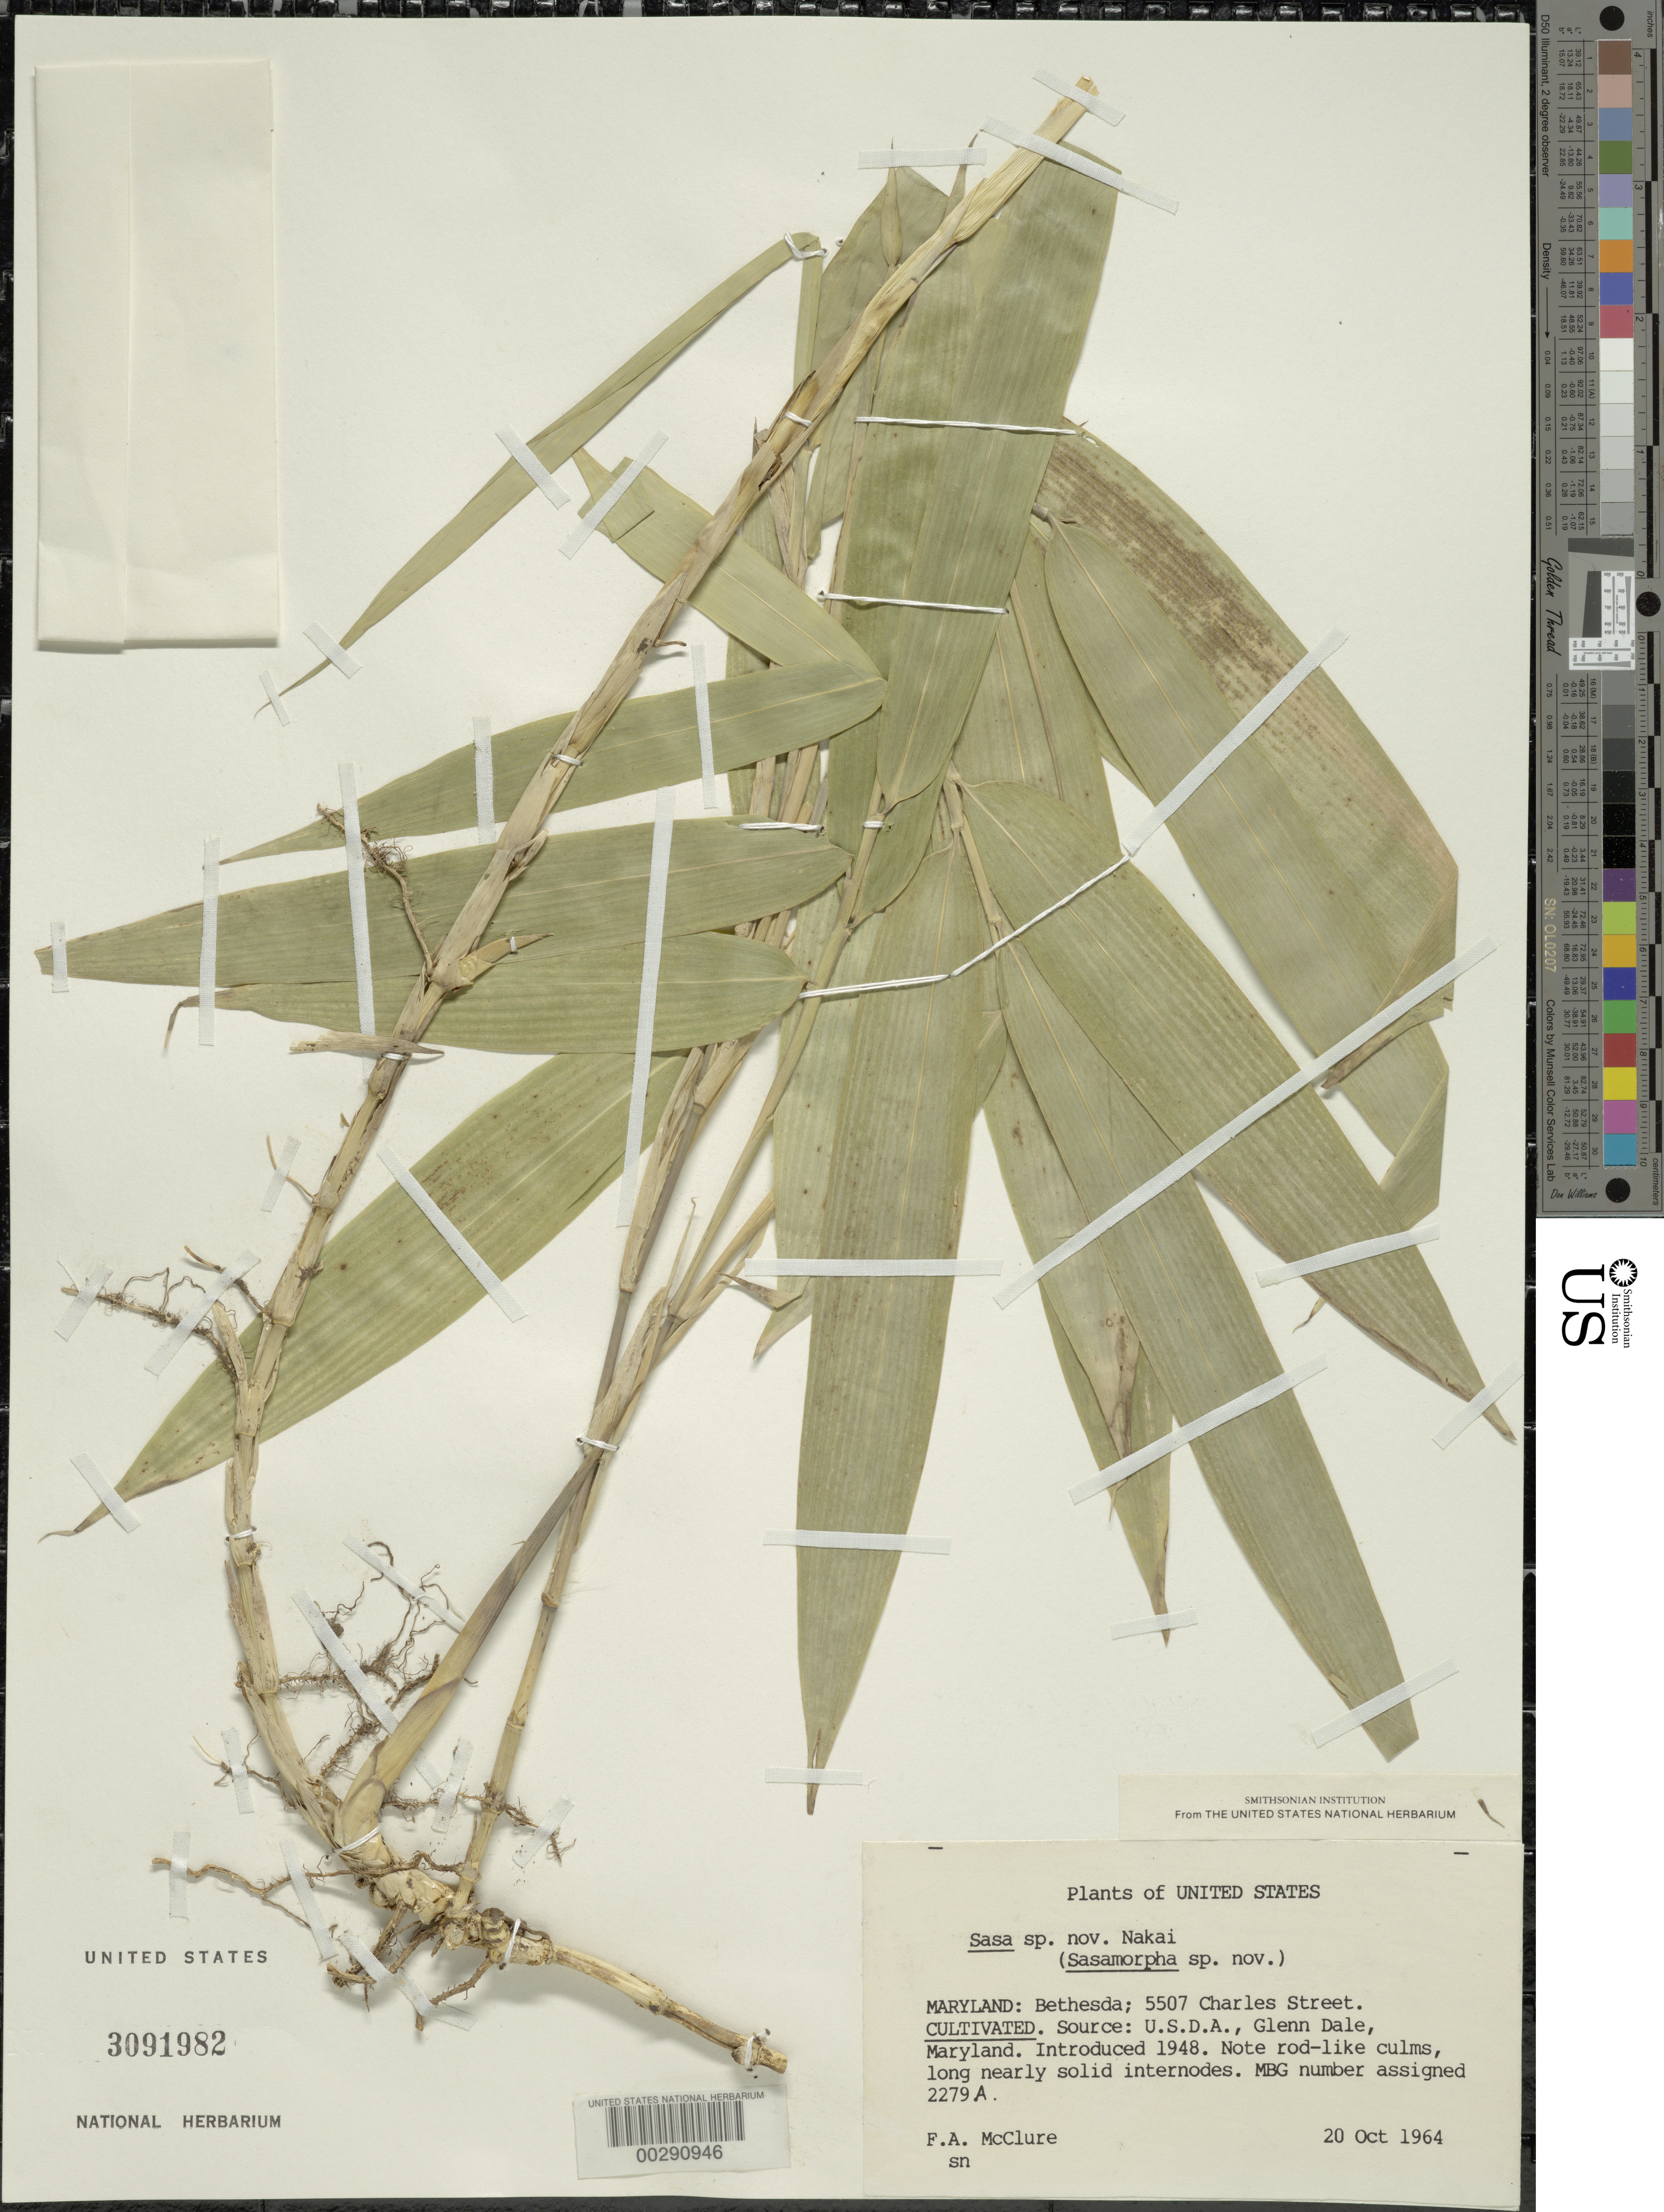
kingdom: Plantae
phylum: Tracheophyta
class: Liliopsida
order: Poales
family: Poaceae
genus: Sasa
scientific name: Sasa sp.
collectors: F. A. McClure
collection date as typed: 20 Oct 1964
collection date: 1964-10-20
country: United States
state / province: Maryland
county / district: Montgomery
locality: Bethesda, 5507 charles st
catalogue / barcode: US 3091982